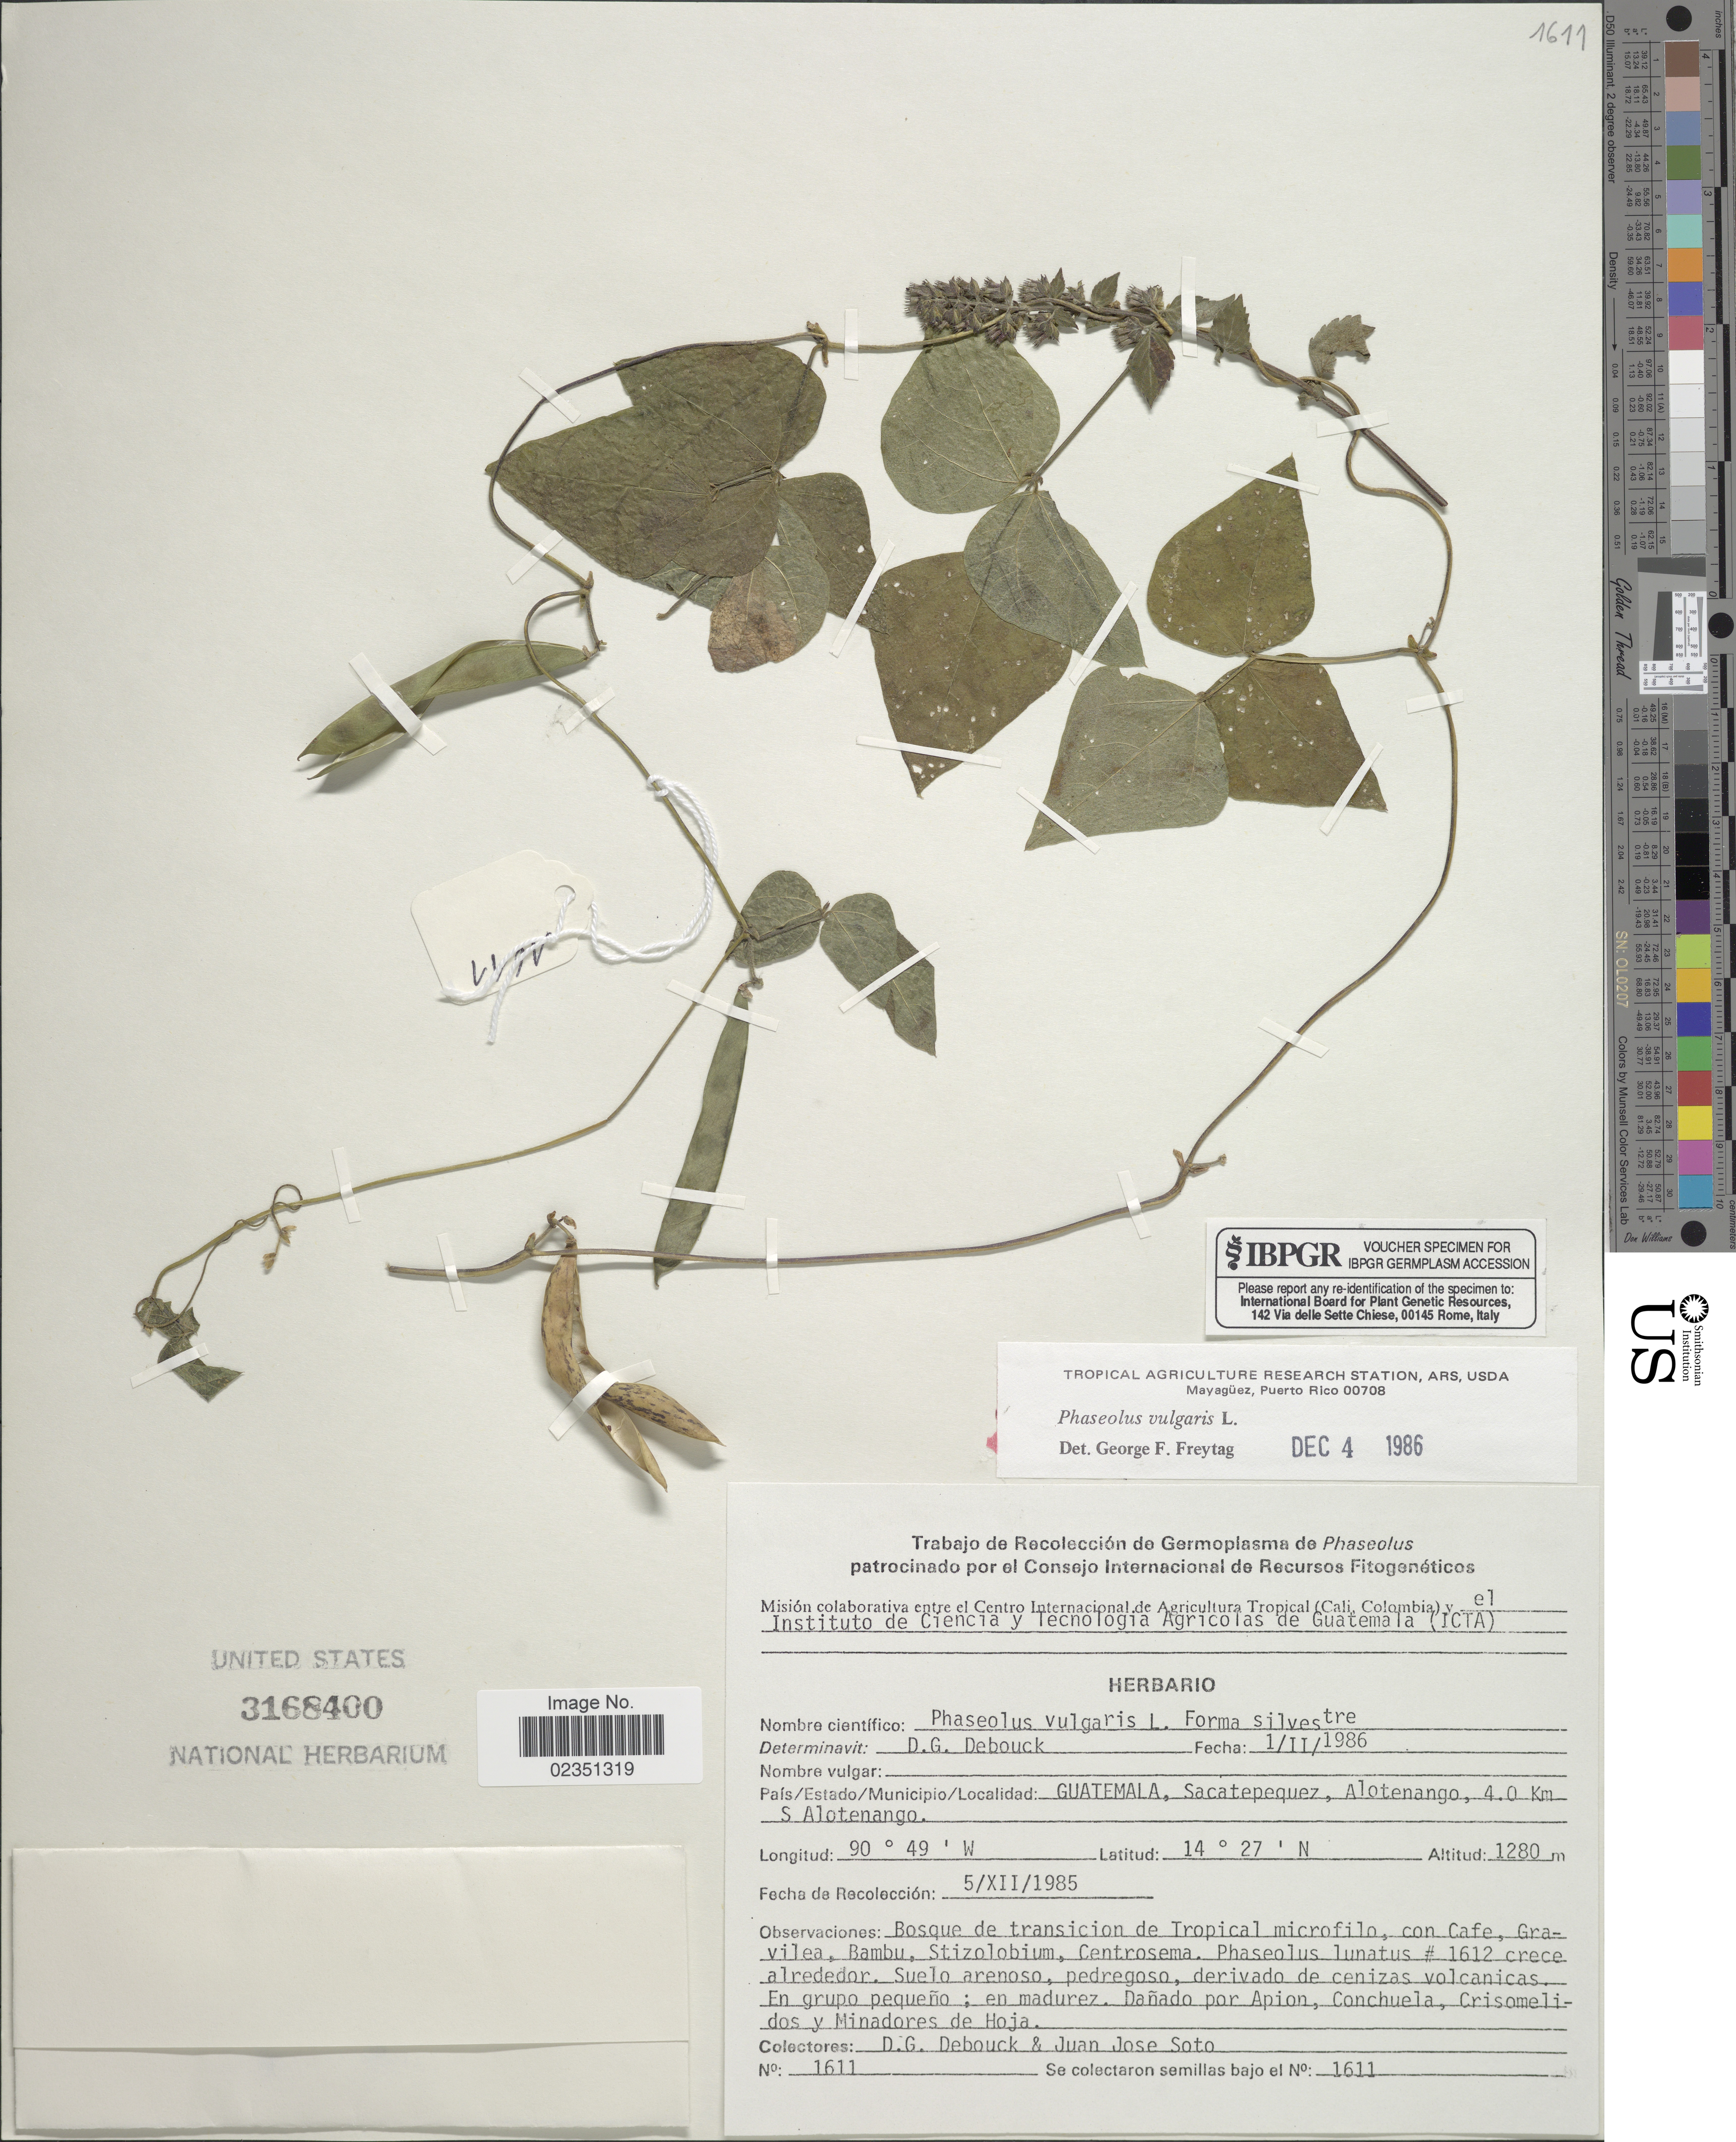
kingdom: Plantae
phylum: Tracheophyta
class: Magnoliopsida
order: Fabales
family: Fabaceae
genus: Phaseolus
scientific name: Phaseolus vulgaris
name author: L.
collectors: D. Debouck & J. Soto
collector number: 1611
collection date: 1985-12-05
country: Guatemala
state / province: Sacatepéquez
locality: Alotenango, 4.0 Km S Alotenango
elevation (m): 1280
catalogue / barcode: US 3168400